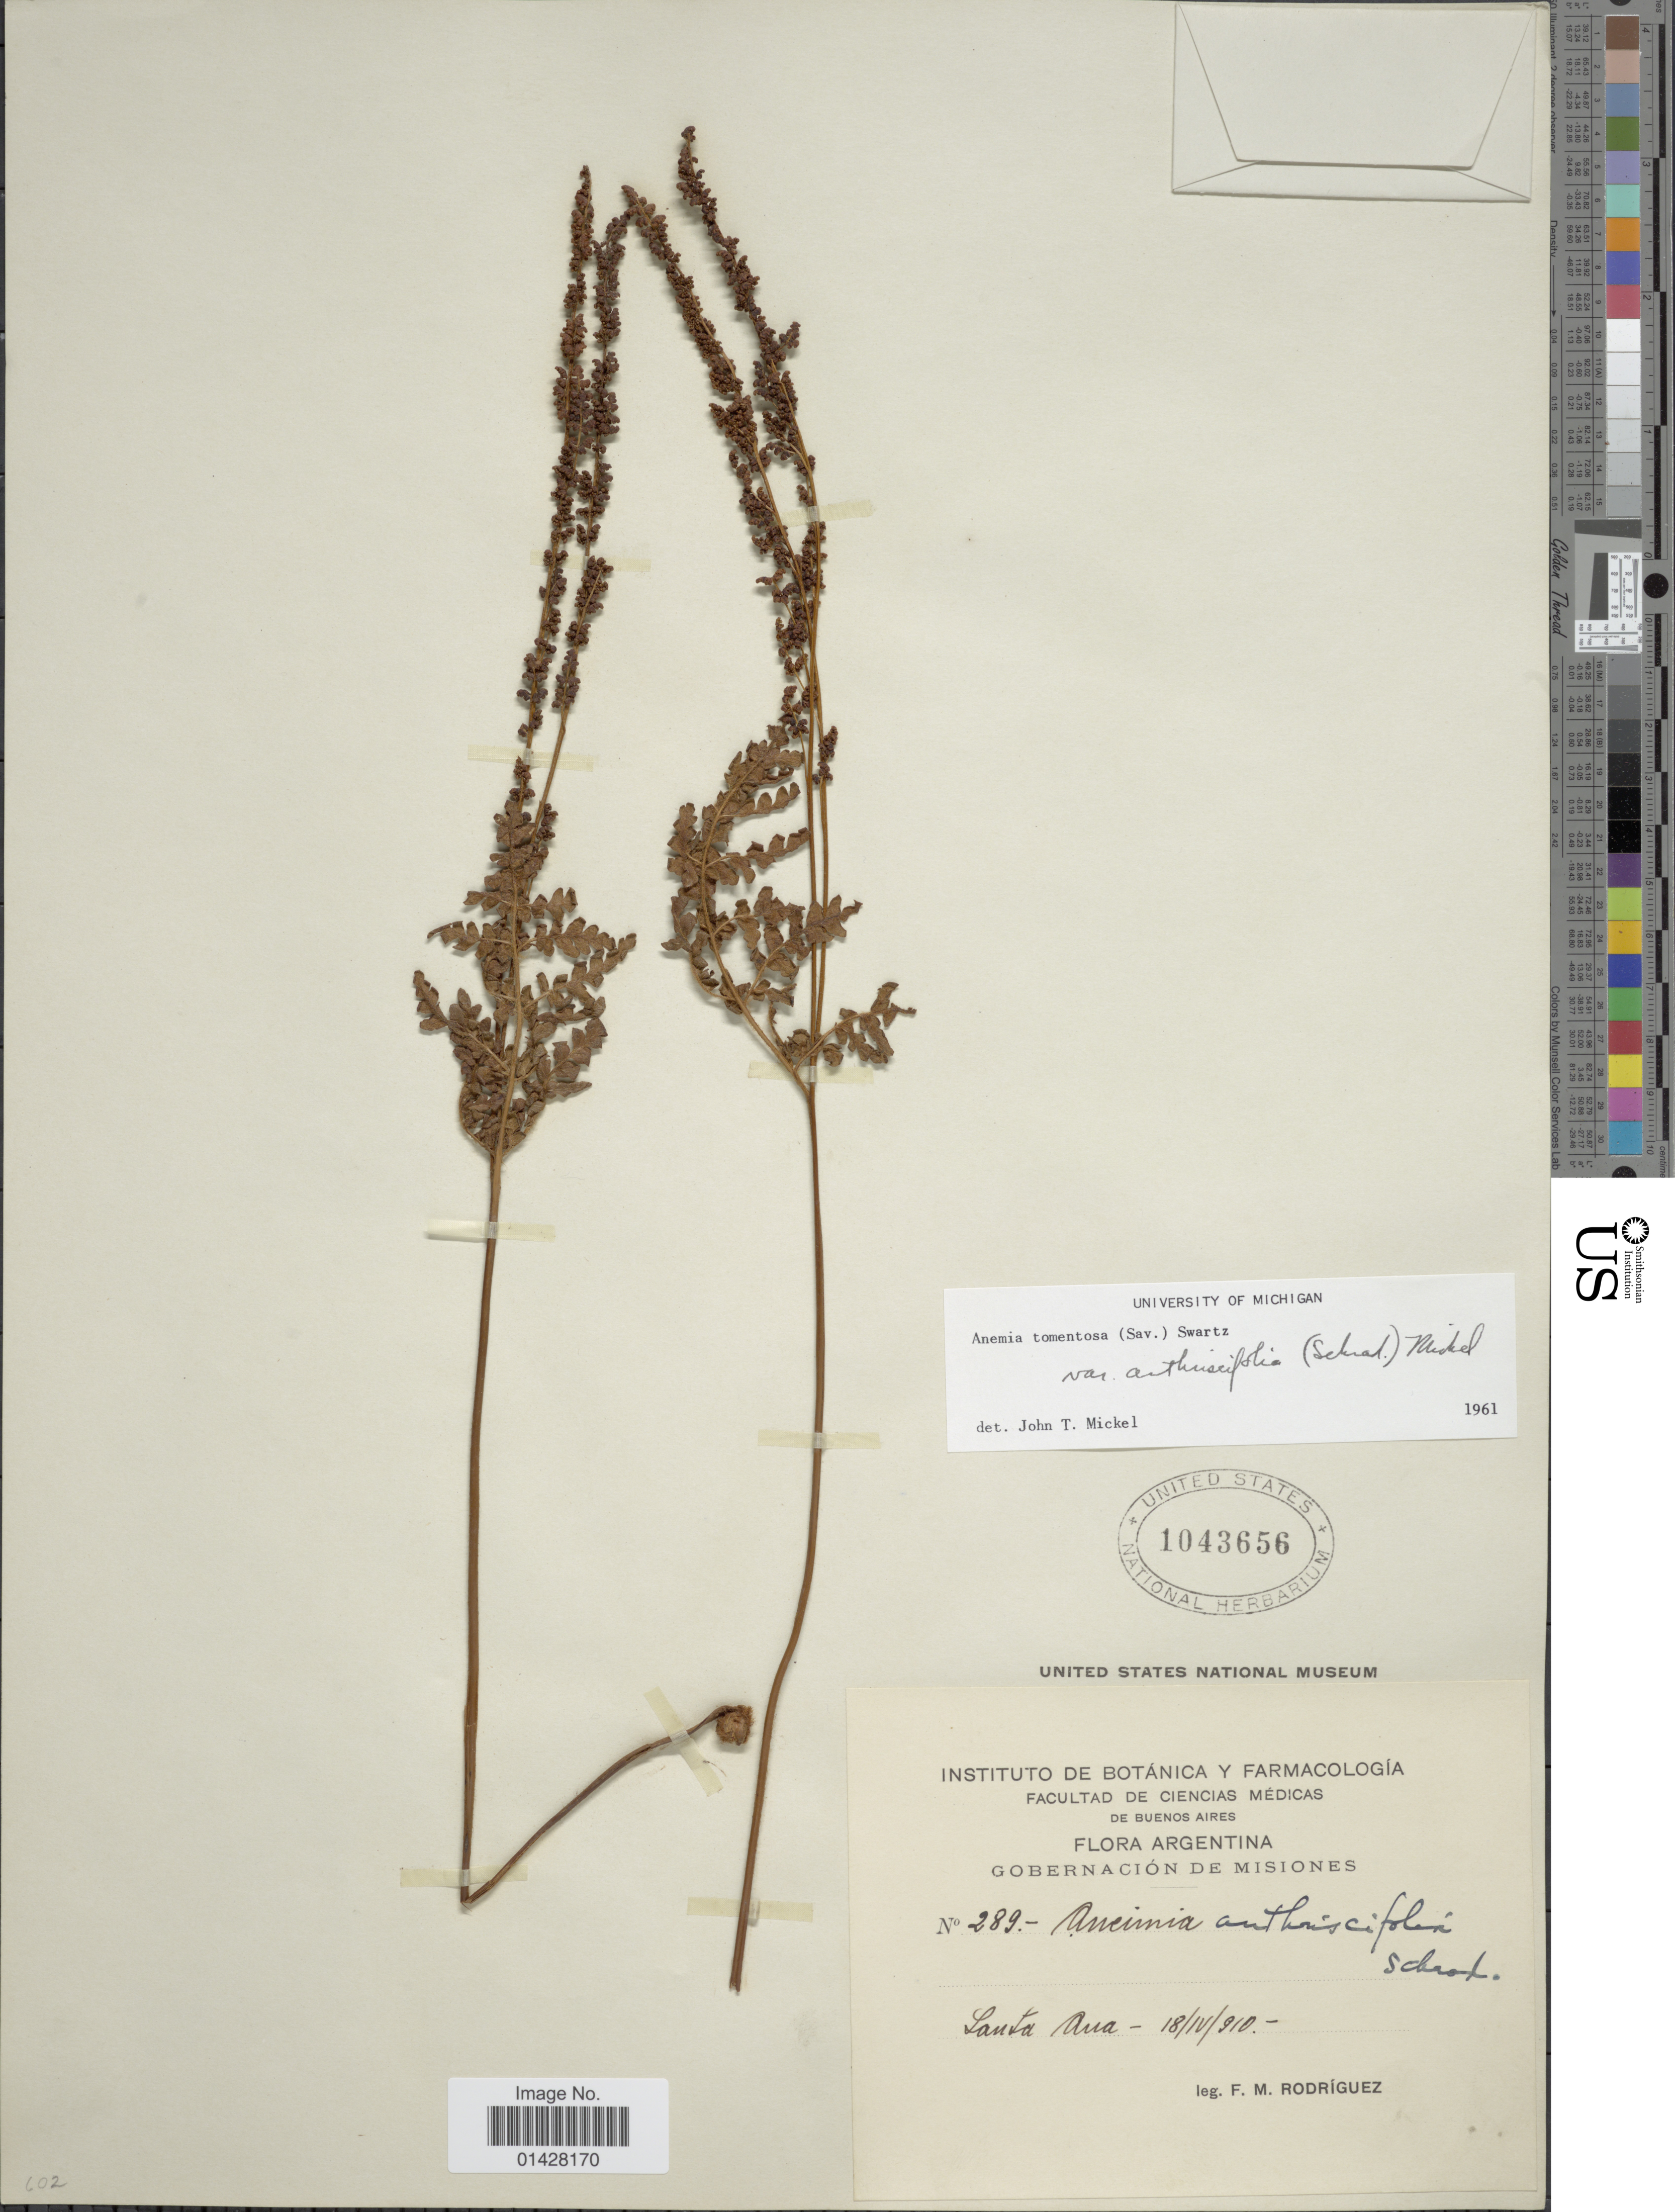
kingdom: Plantae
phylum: Tracheophyta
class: Polypodiopsida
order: Schizaeales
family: Anemiaceae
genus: Anemia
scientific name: Anemia tomentosa var. anthriscifolia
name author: (Schrad.) Mickel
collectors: F. M. Rodriguez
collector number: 289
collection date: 1910-04-18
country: Argentina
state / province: Misiones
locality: Gobernación de Misiones. Santa Ana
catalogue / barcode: US 1043656